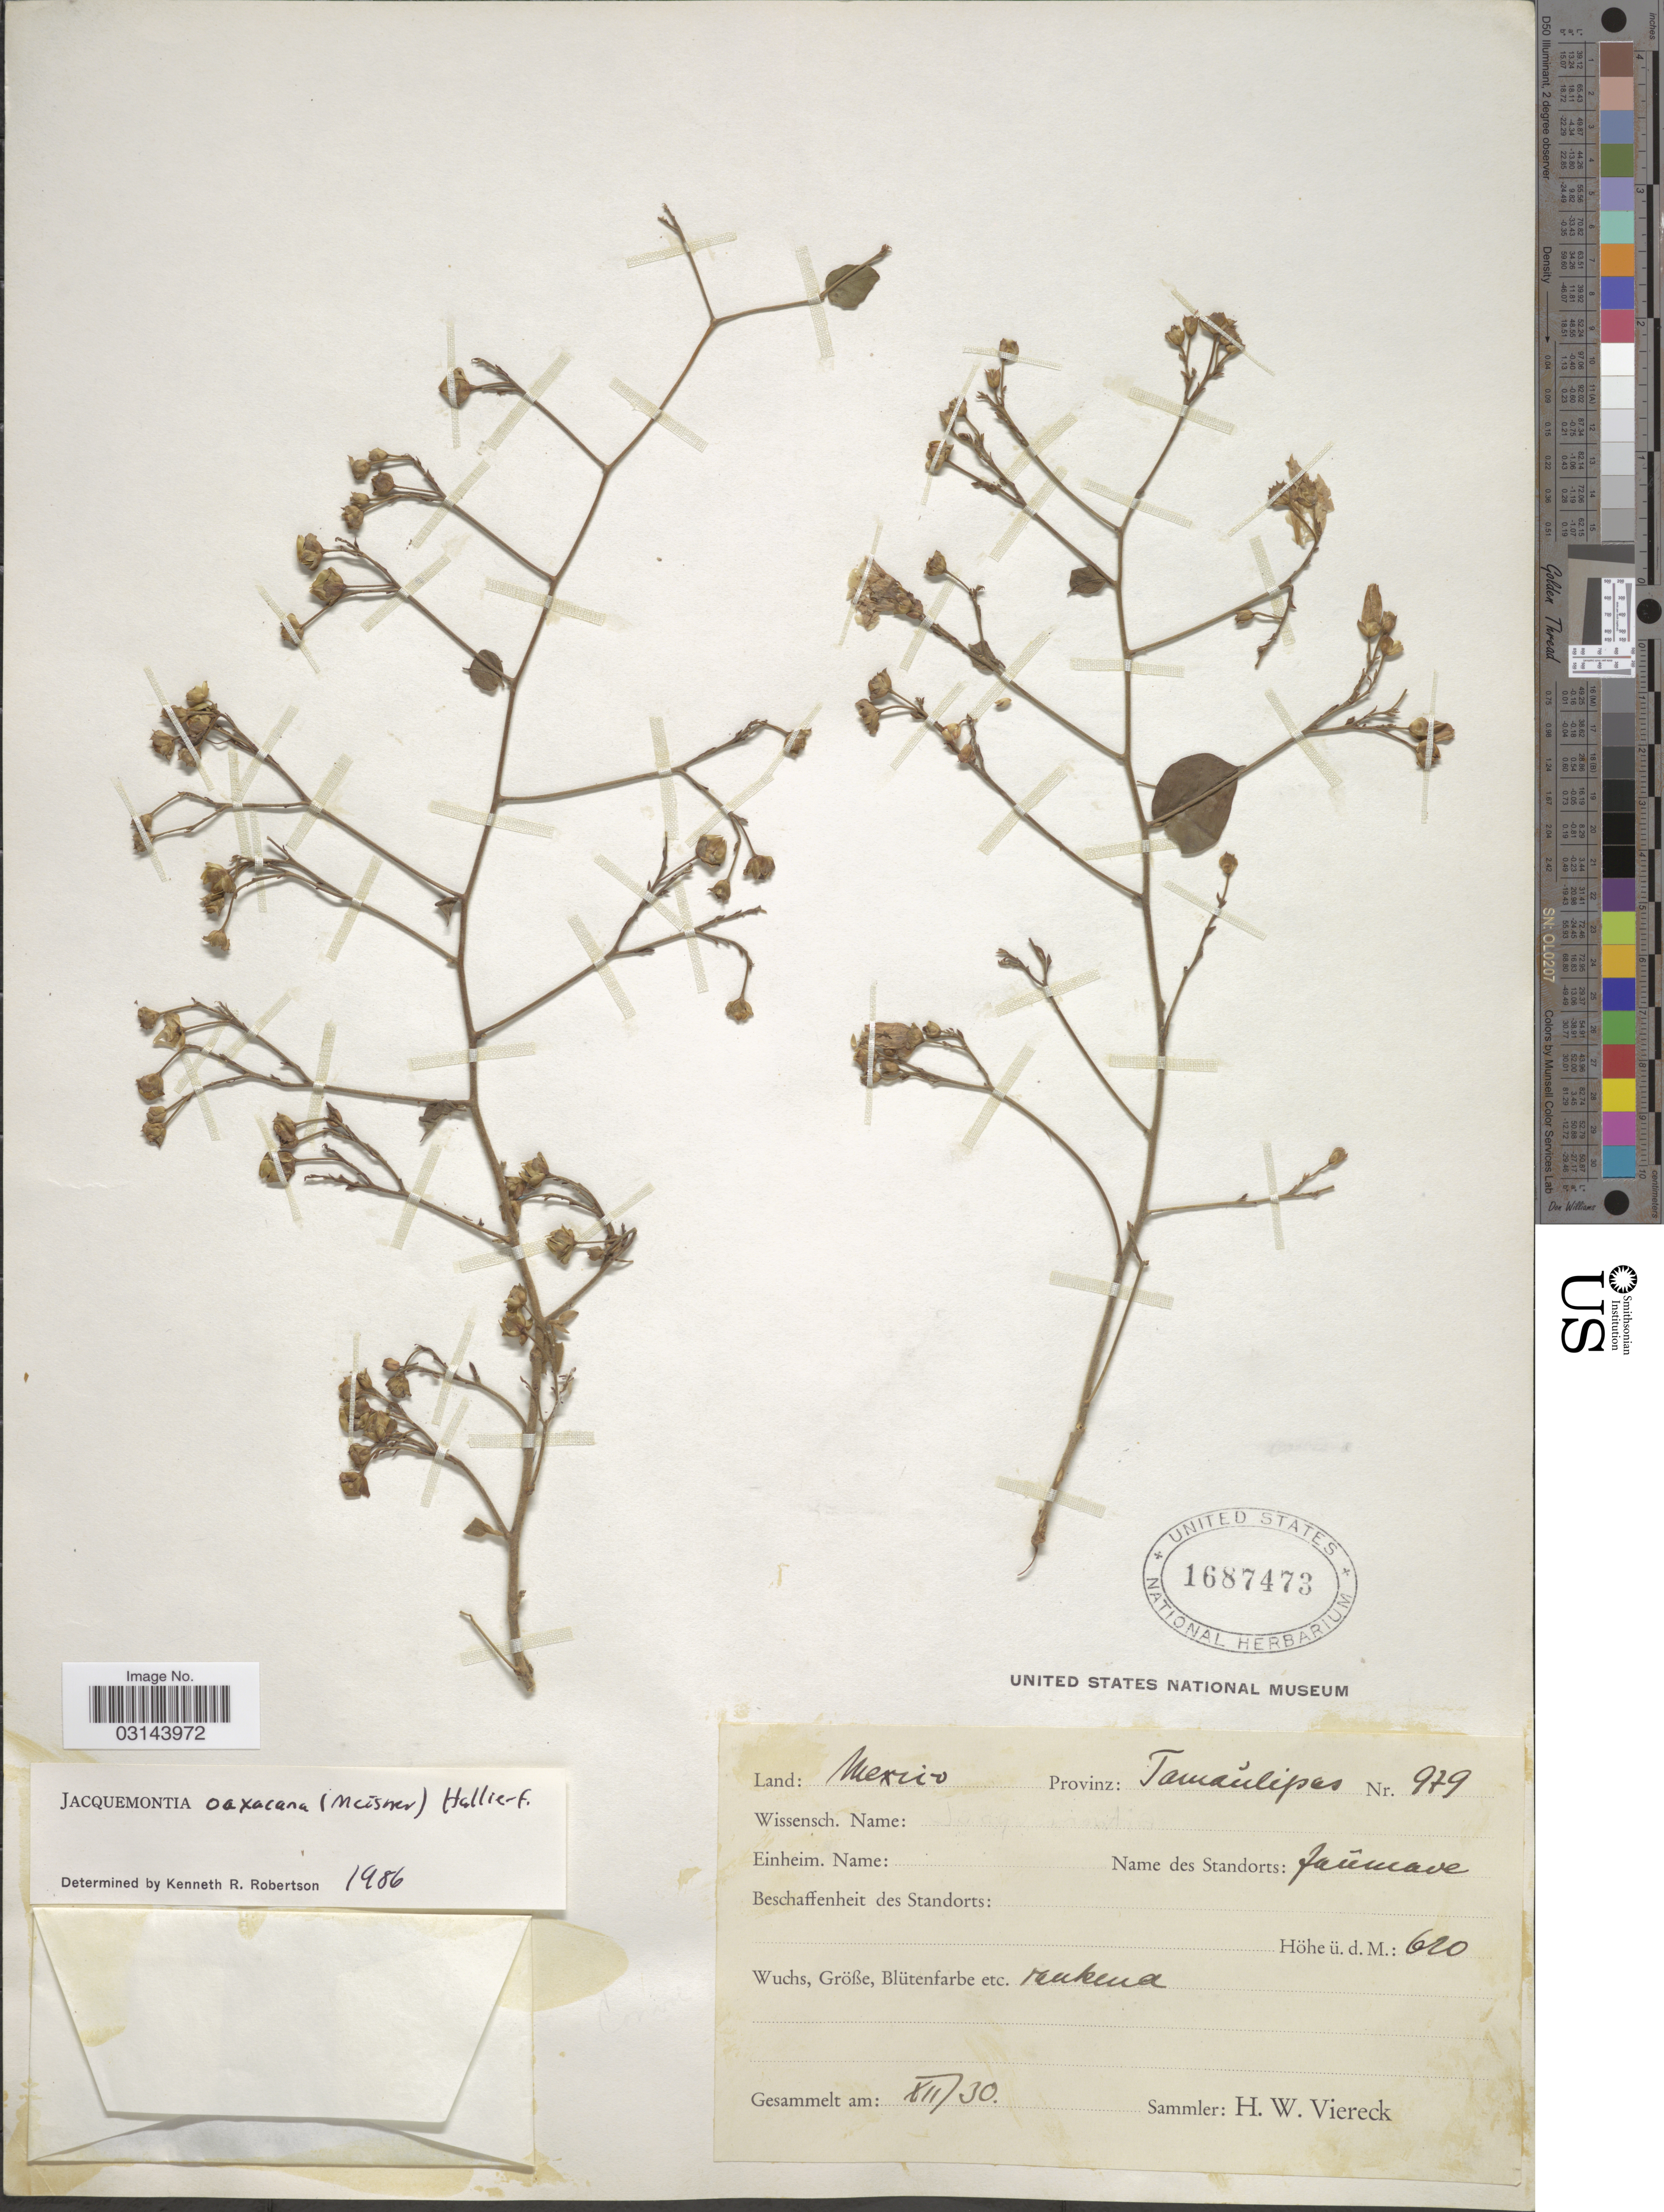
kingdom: Plantae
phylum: Tracheophyta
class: Magnoliopsida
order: Solanales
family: Convolvulaceae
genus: Jacquemontia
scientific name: Jacquemontia oaxacana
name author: (Meisn.) Hallier f.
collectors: H. W. Viereck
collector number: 979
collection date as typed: Transcribed d/m/y: /12/30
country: Mexico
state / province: Tamaulipas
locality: Jaumave.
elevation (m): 620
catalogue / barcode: US 1687473